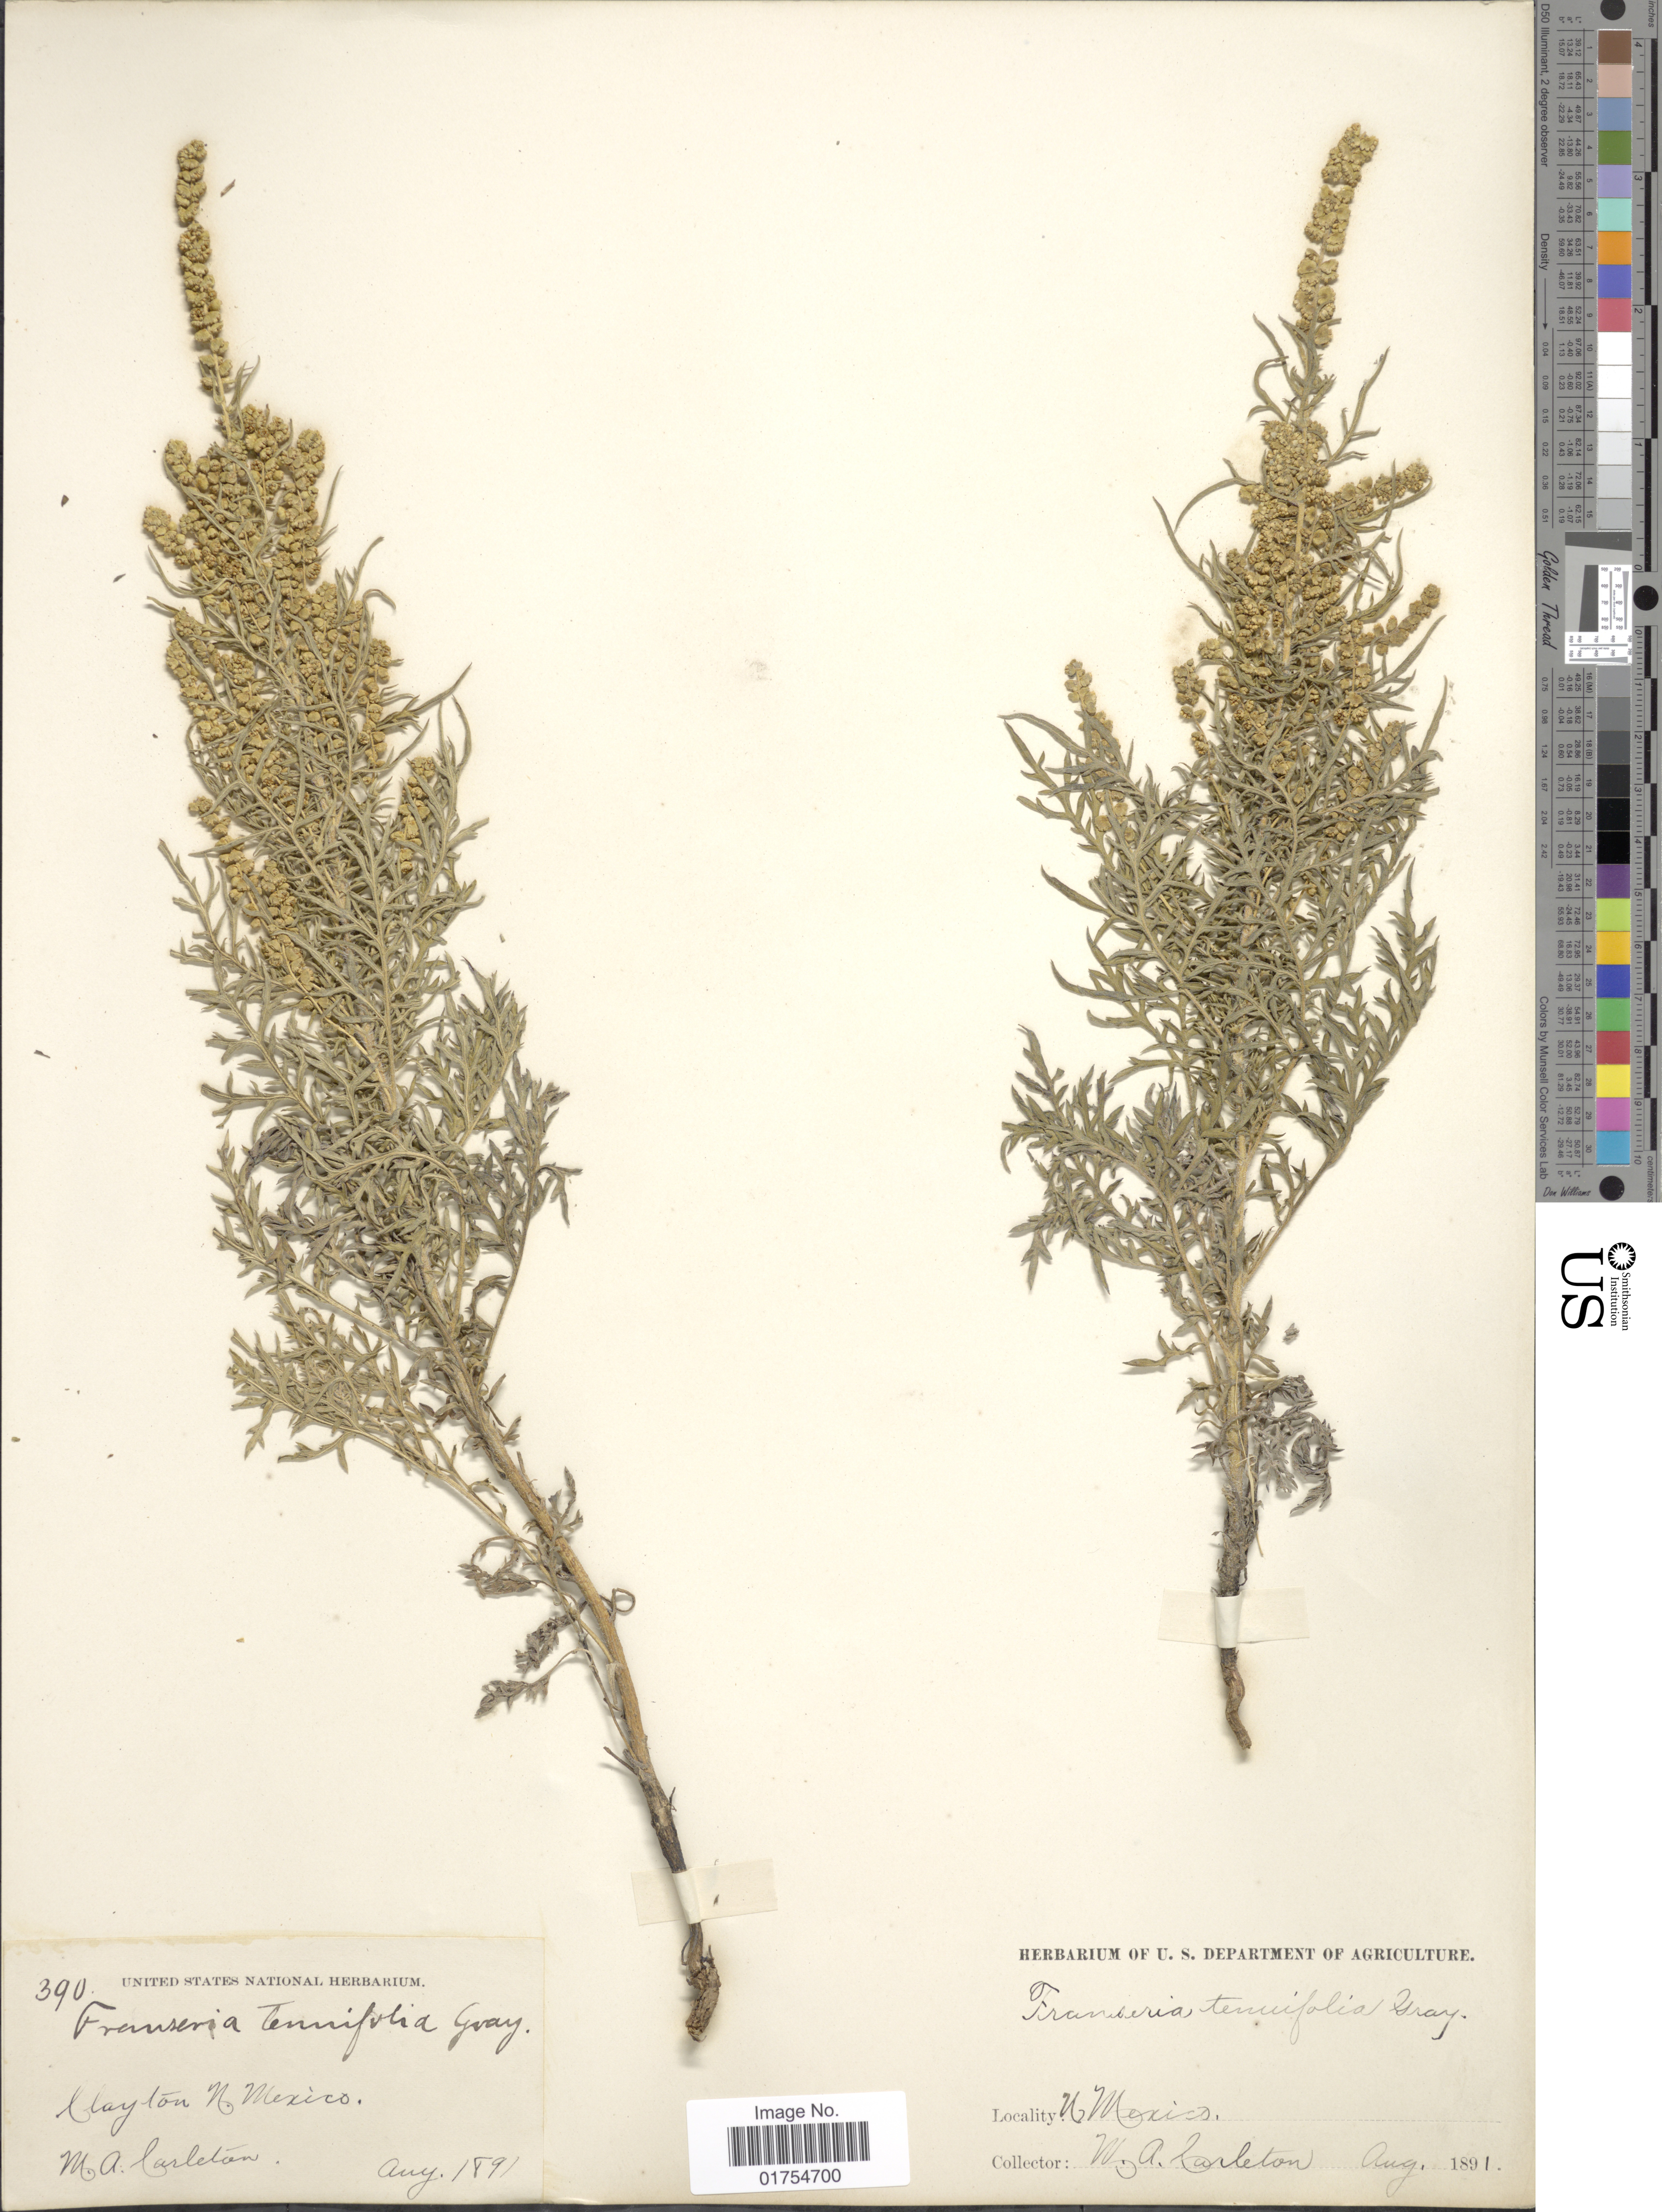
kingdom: Plantae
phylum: Tracheophyta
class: Magnoliopsida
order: Asterales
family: Asteraceae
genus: Franseria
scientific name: Franseria tenuifolia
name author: Harv. & A. Gray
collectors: M. A. Carleton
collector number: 90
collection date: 1891-08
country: United States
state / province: New Mexico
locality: Clayton